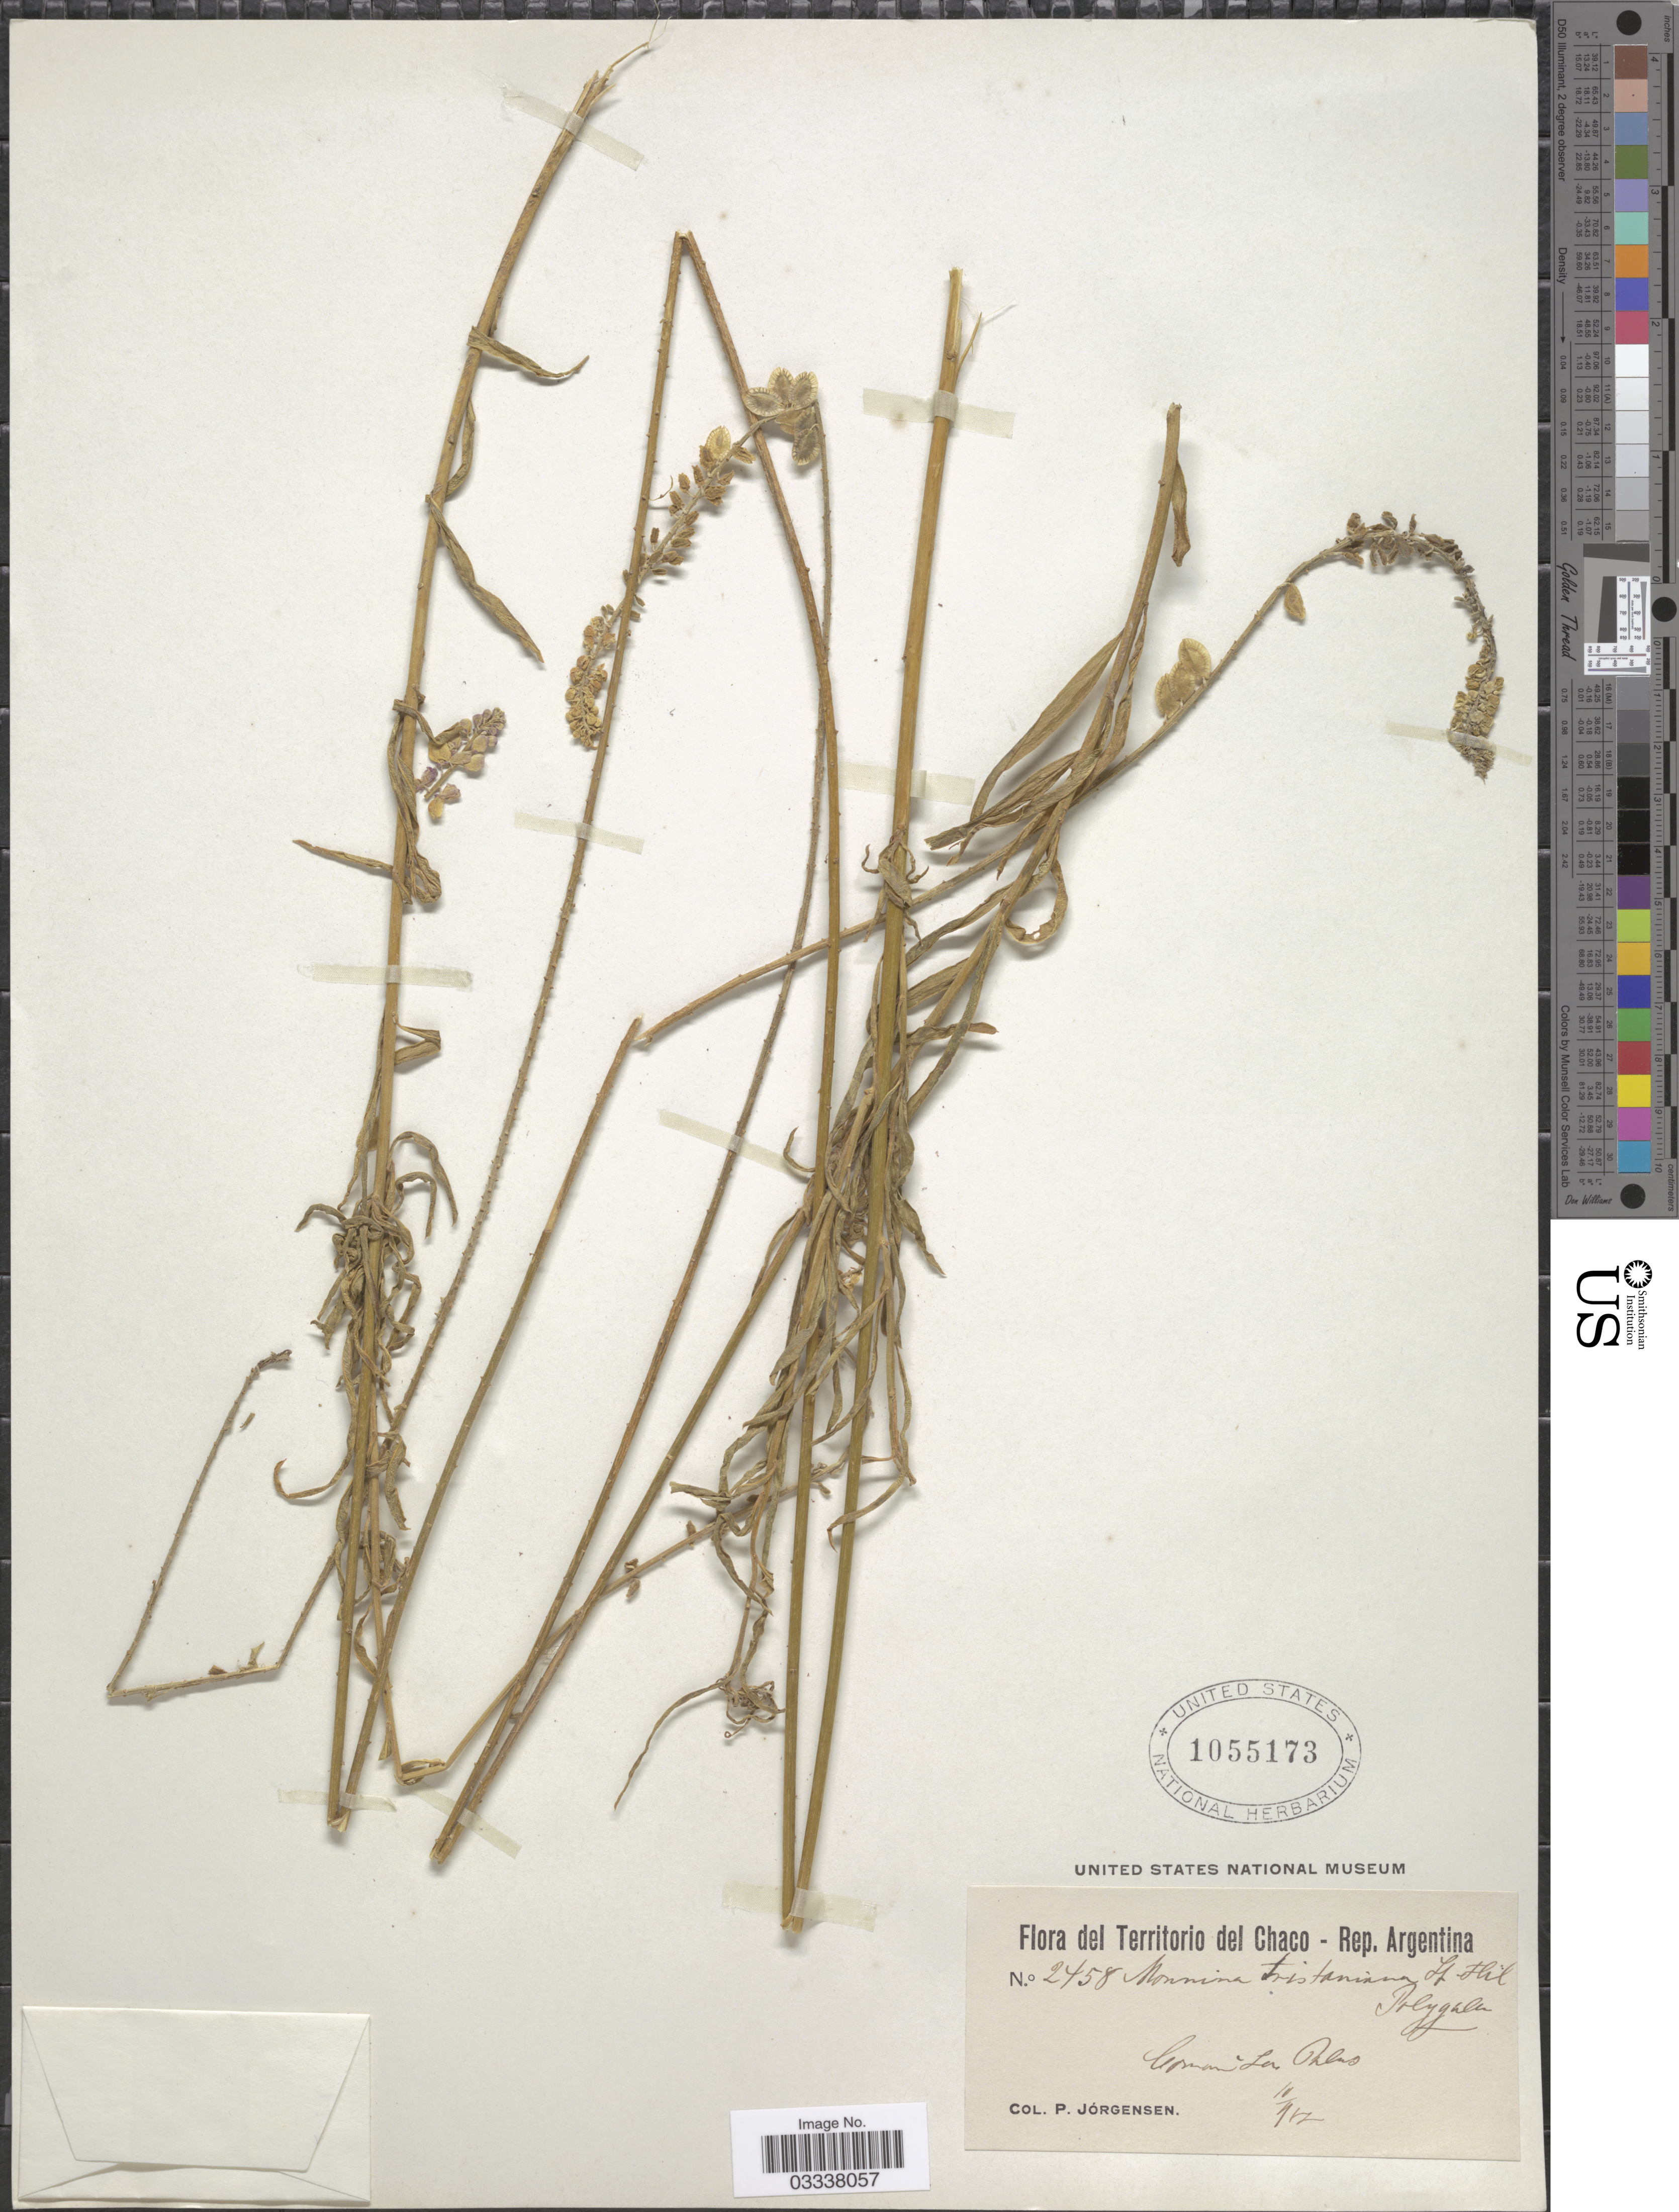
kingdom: Plantae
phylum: Tracheophyta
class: Magnoliopsida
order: Fabales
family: Polygalaceae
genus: Monnina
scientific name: Monnina tristaniana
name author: A. St.-Hil.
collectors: P. Jörgensen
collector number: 2458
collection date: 1917-10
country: Argentina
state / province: Chaco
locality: Territorio del Chaco- Rep. Argentina. Comun La Palmas.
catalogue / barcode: US 1055173